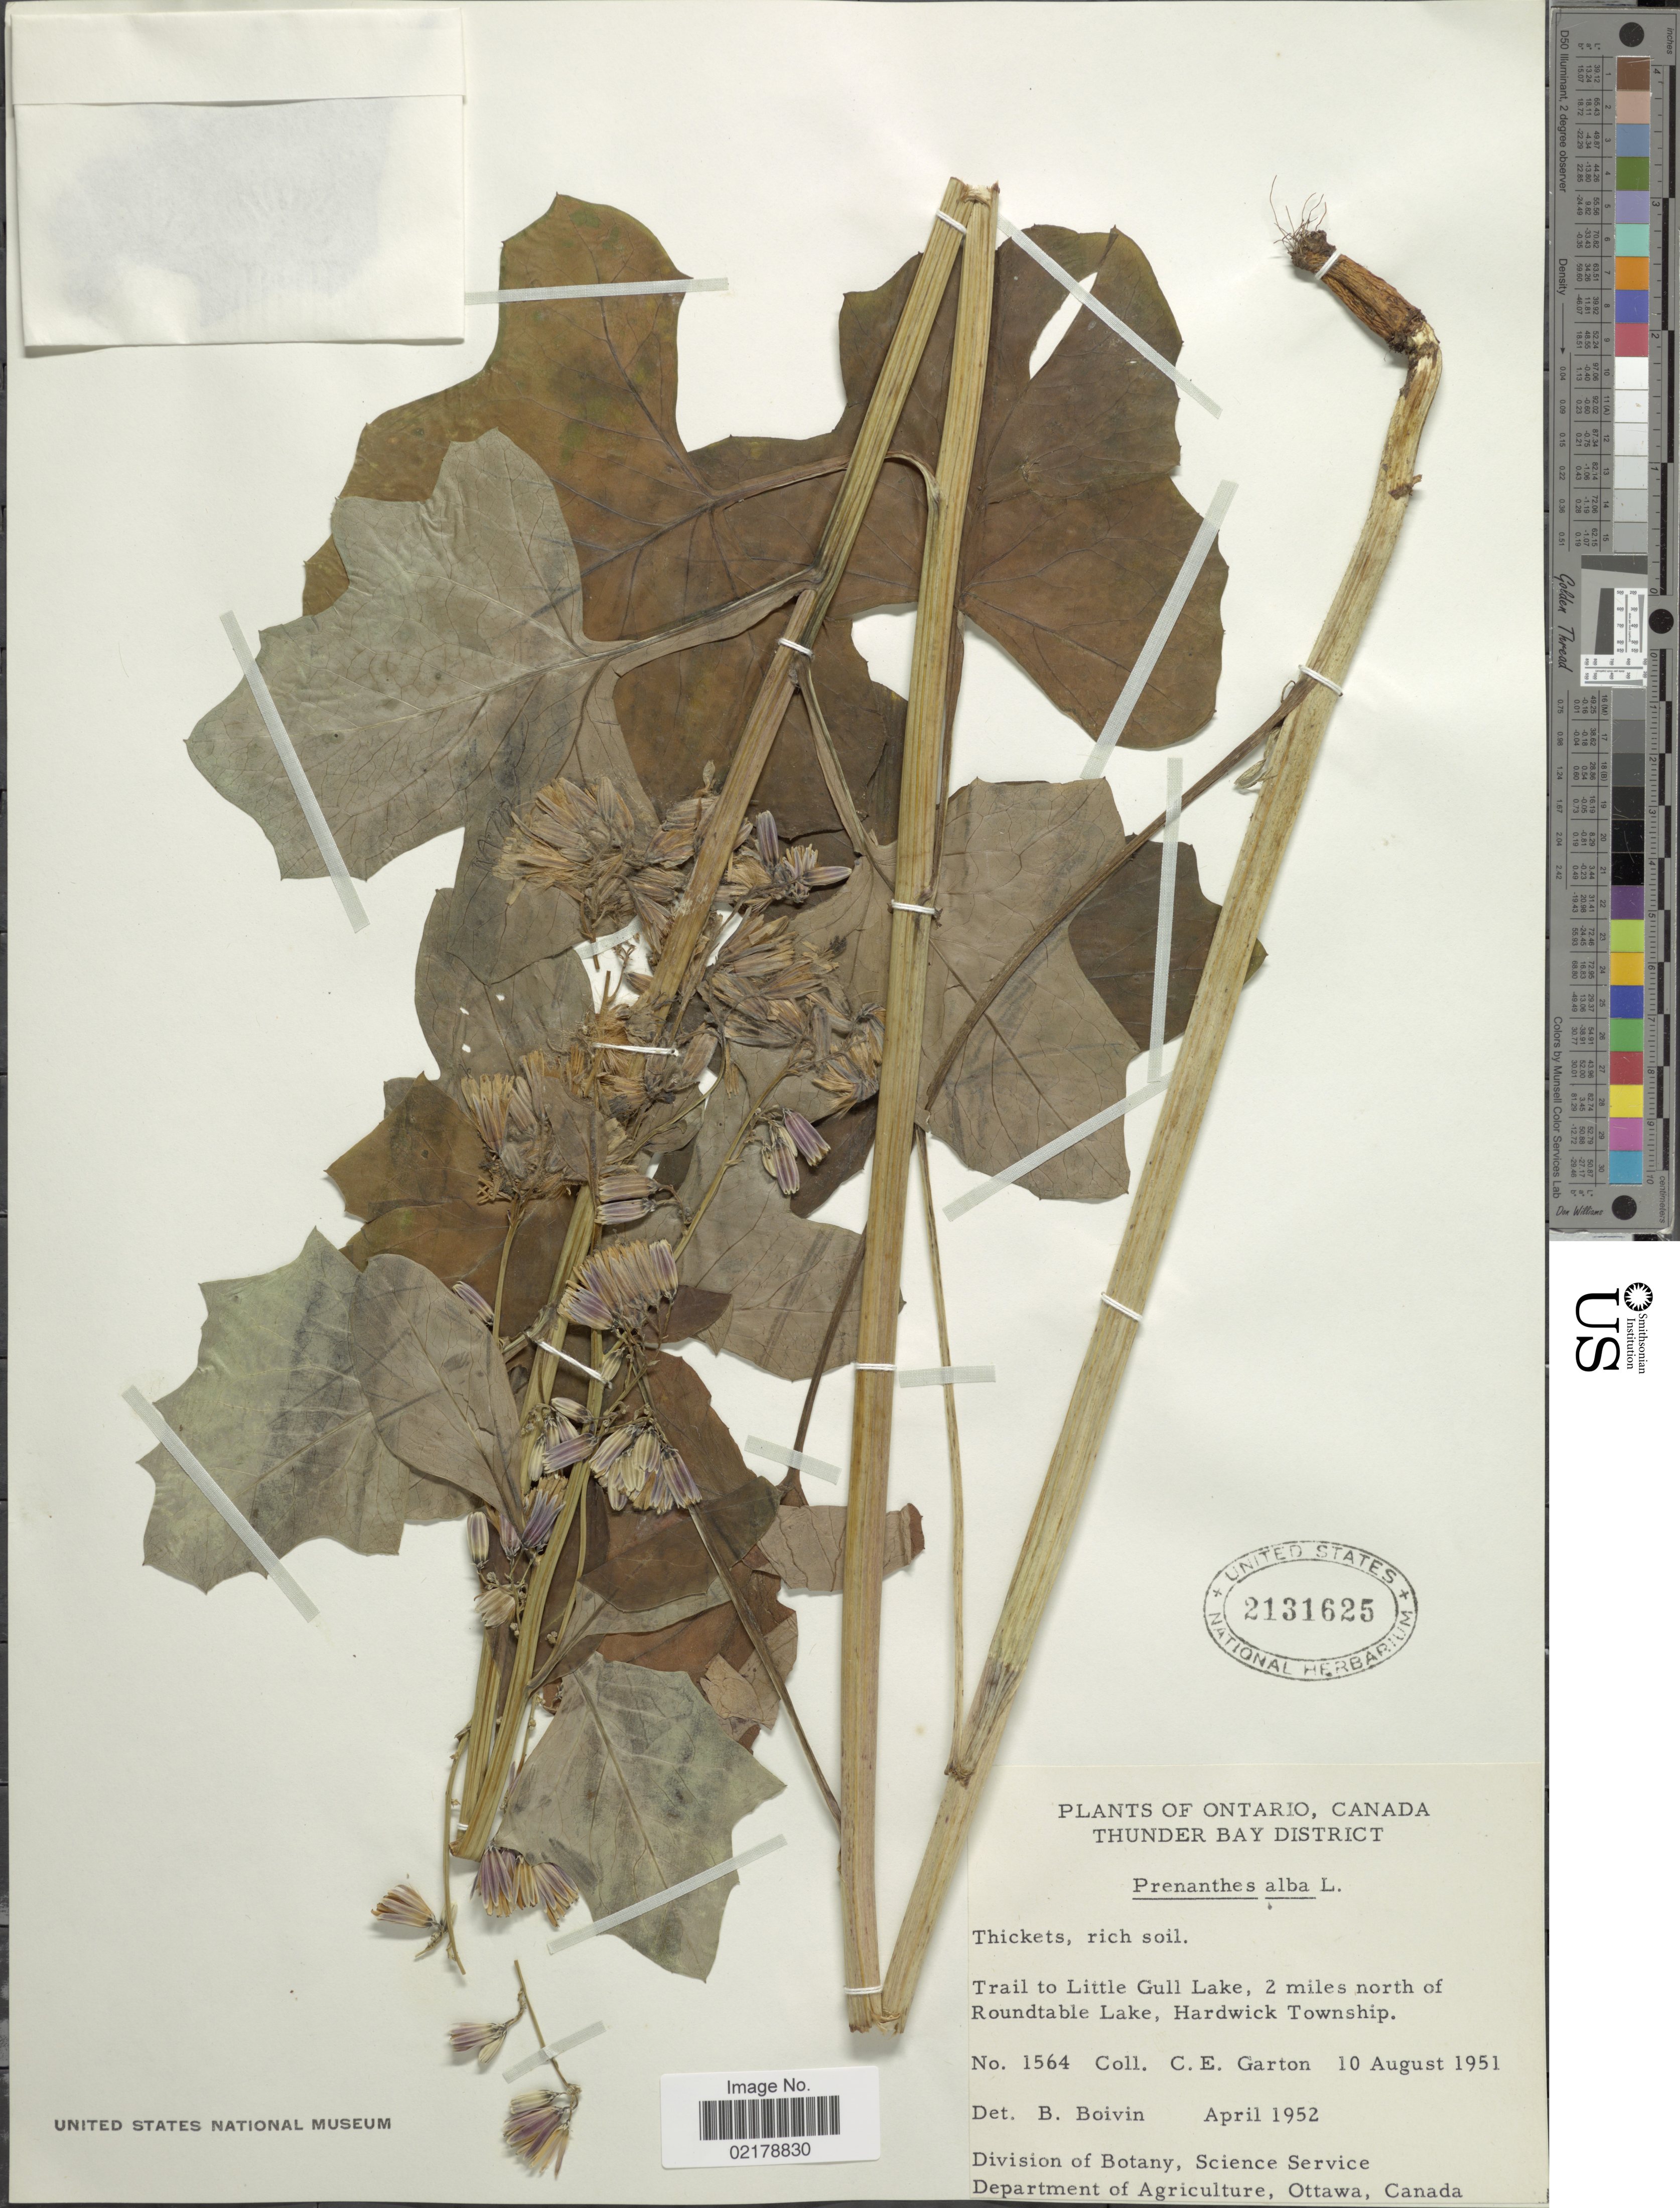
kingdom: Plantae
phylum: Tracheophyta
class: Magnoliopsida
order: Asterales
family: Asteraceae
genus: Nabalus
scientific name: Nabalus albus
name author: (L.) Hook.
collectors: C. E. Garton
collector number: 1564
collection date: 1951-08-10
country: Canada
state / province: Ontario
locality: Thunder bay District, Trail to Little Gull Lake, 2 miles north of Roundtable Lake, Hardwick Township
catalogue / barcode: US 2131625